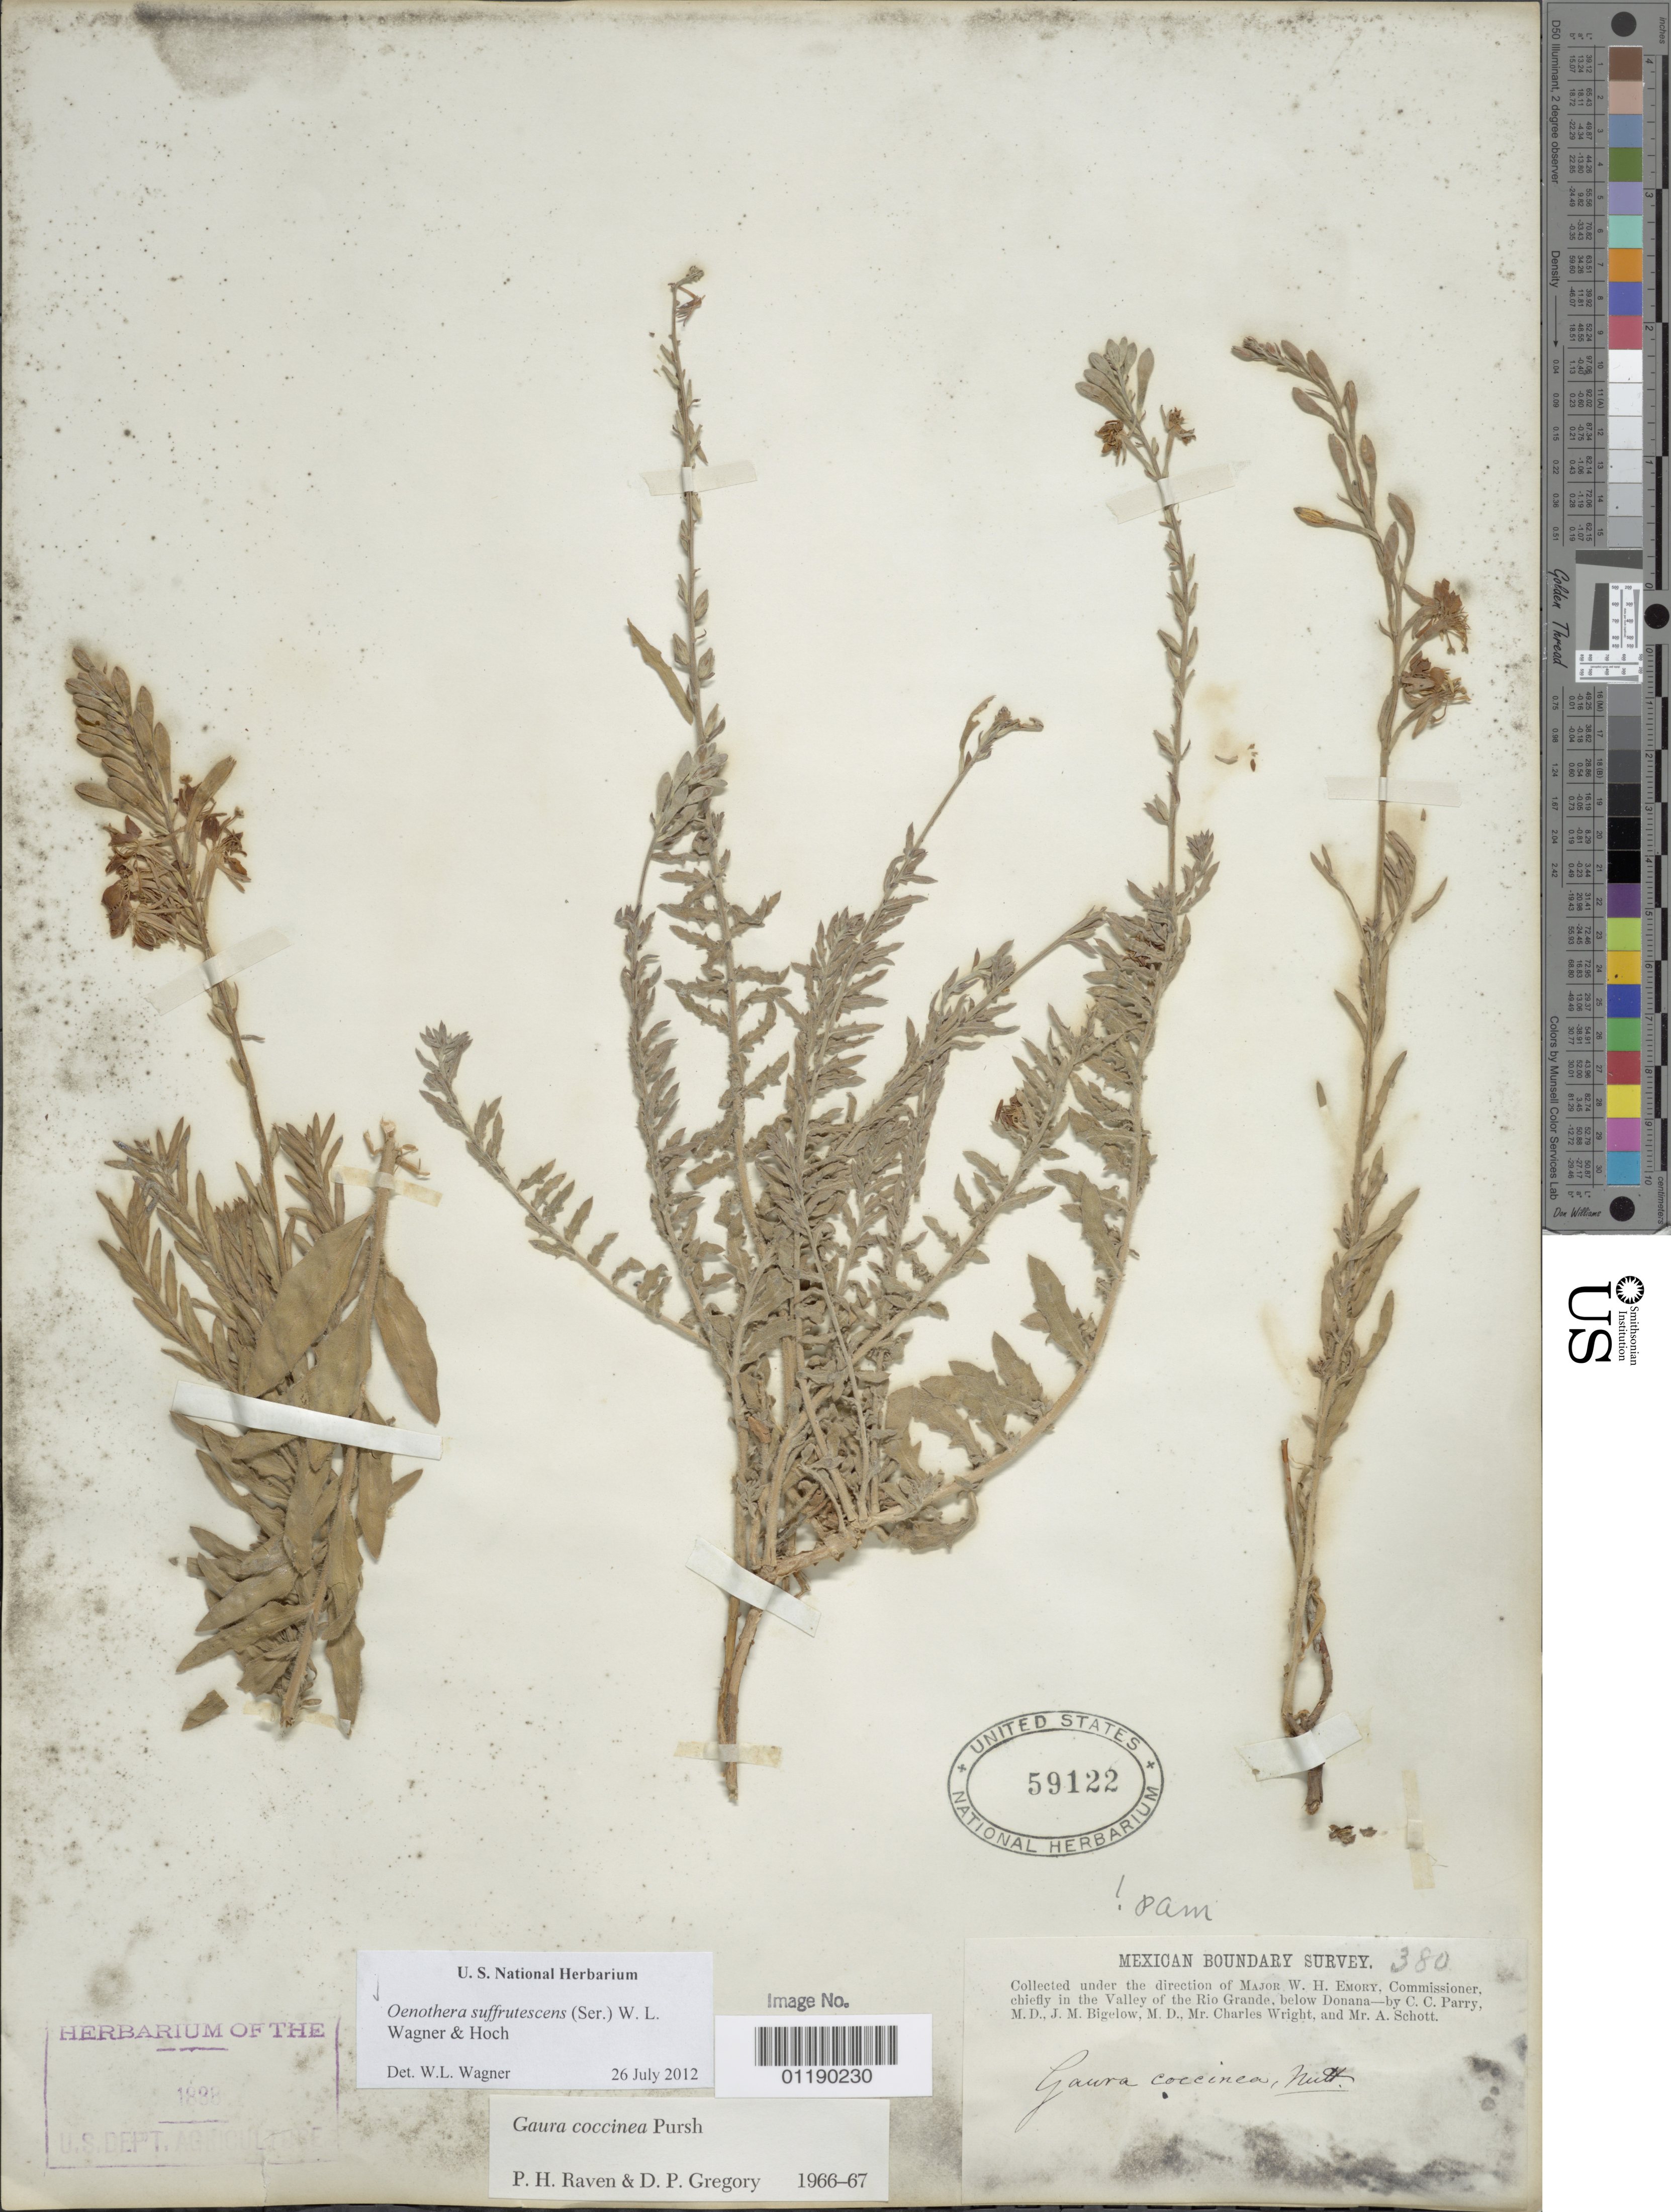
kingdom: Plantae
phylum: Tracheophyta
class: Magnoliopsida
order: Myrtales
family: Onagraceae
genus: Oenothera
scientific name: Oenothera suffrutescens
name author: (Ser.) W.L. Wagner & Hoch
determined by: Wagner, W. L., (BOT), Smithsonian Institution - National Museum of Natural History (UNITED STATES)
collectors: C. C. Parry, J. M. Bigelow, C. Wright & A. C. V. Schott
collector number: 380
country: United States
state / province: New Mexico / Texas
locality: Valley of the Rio Grande, below Doñana.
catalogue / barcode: US 59122